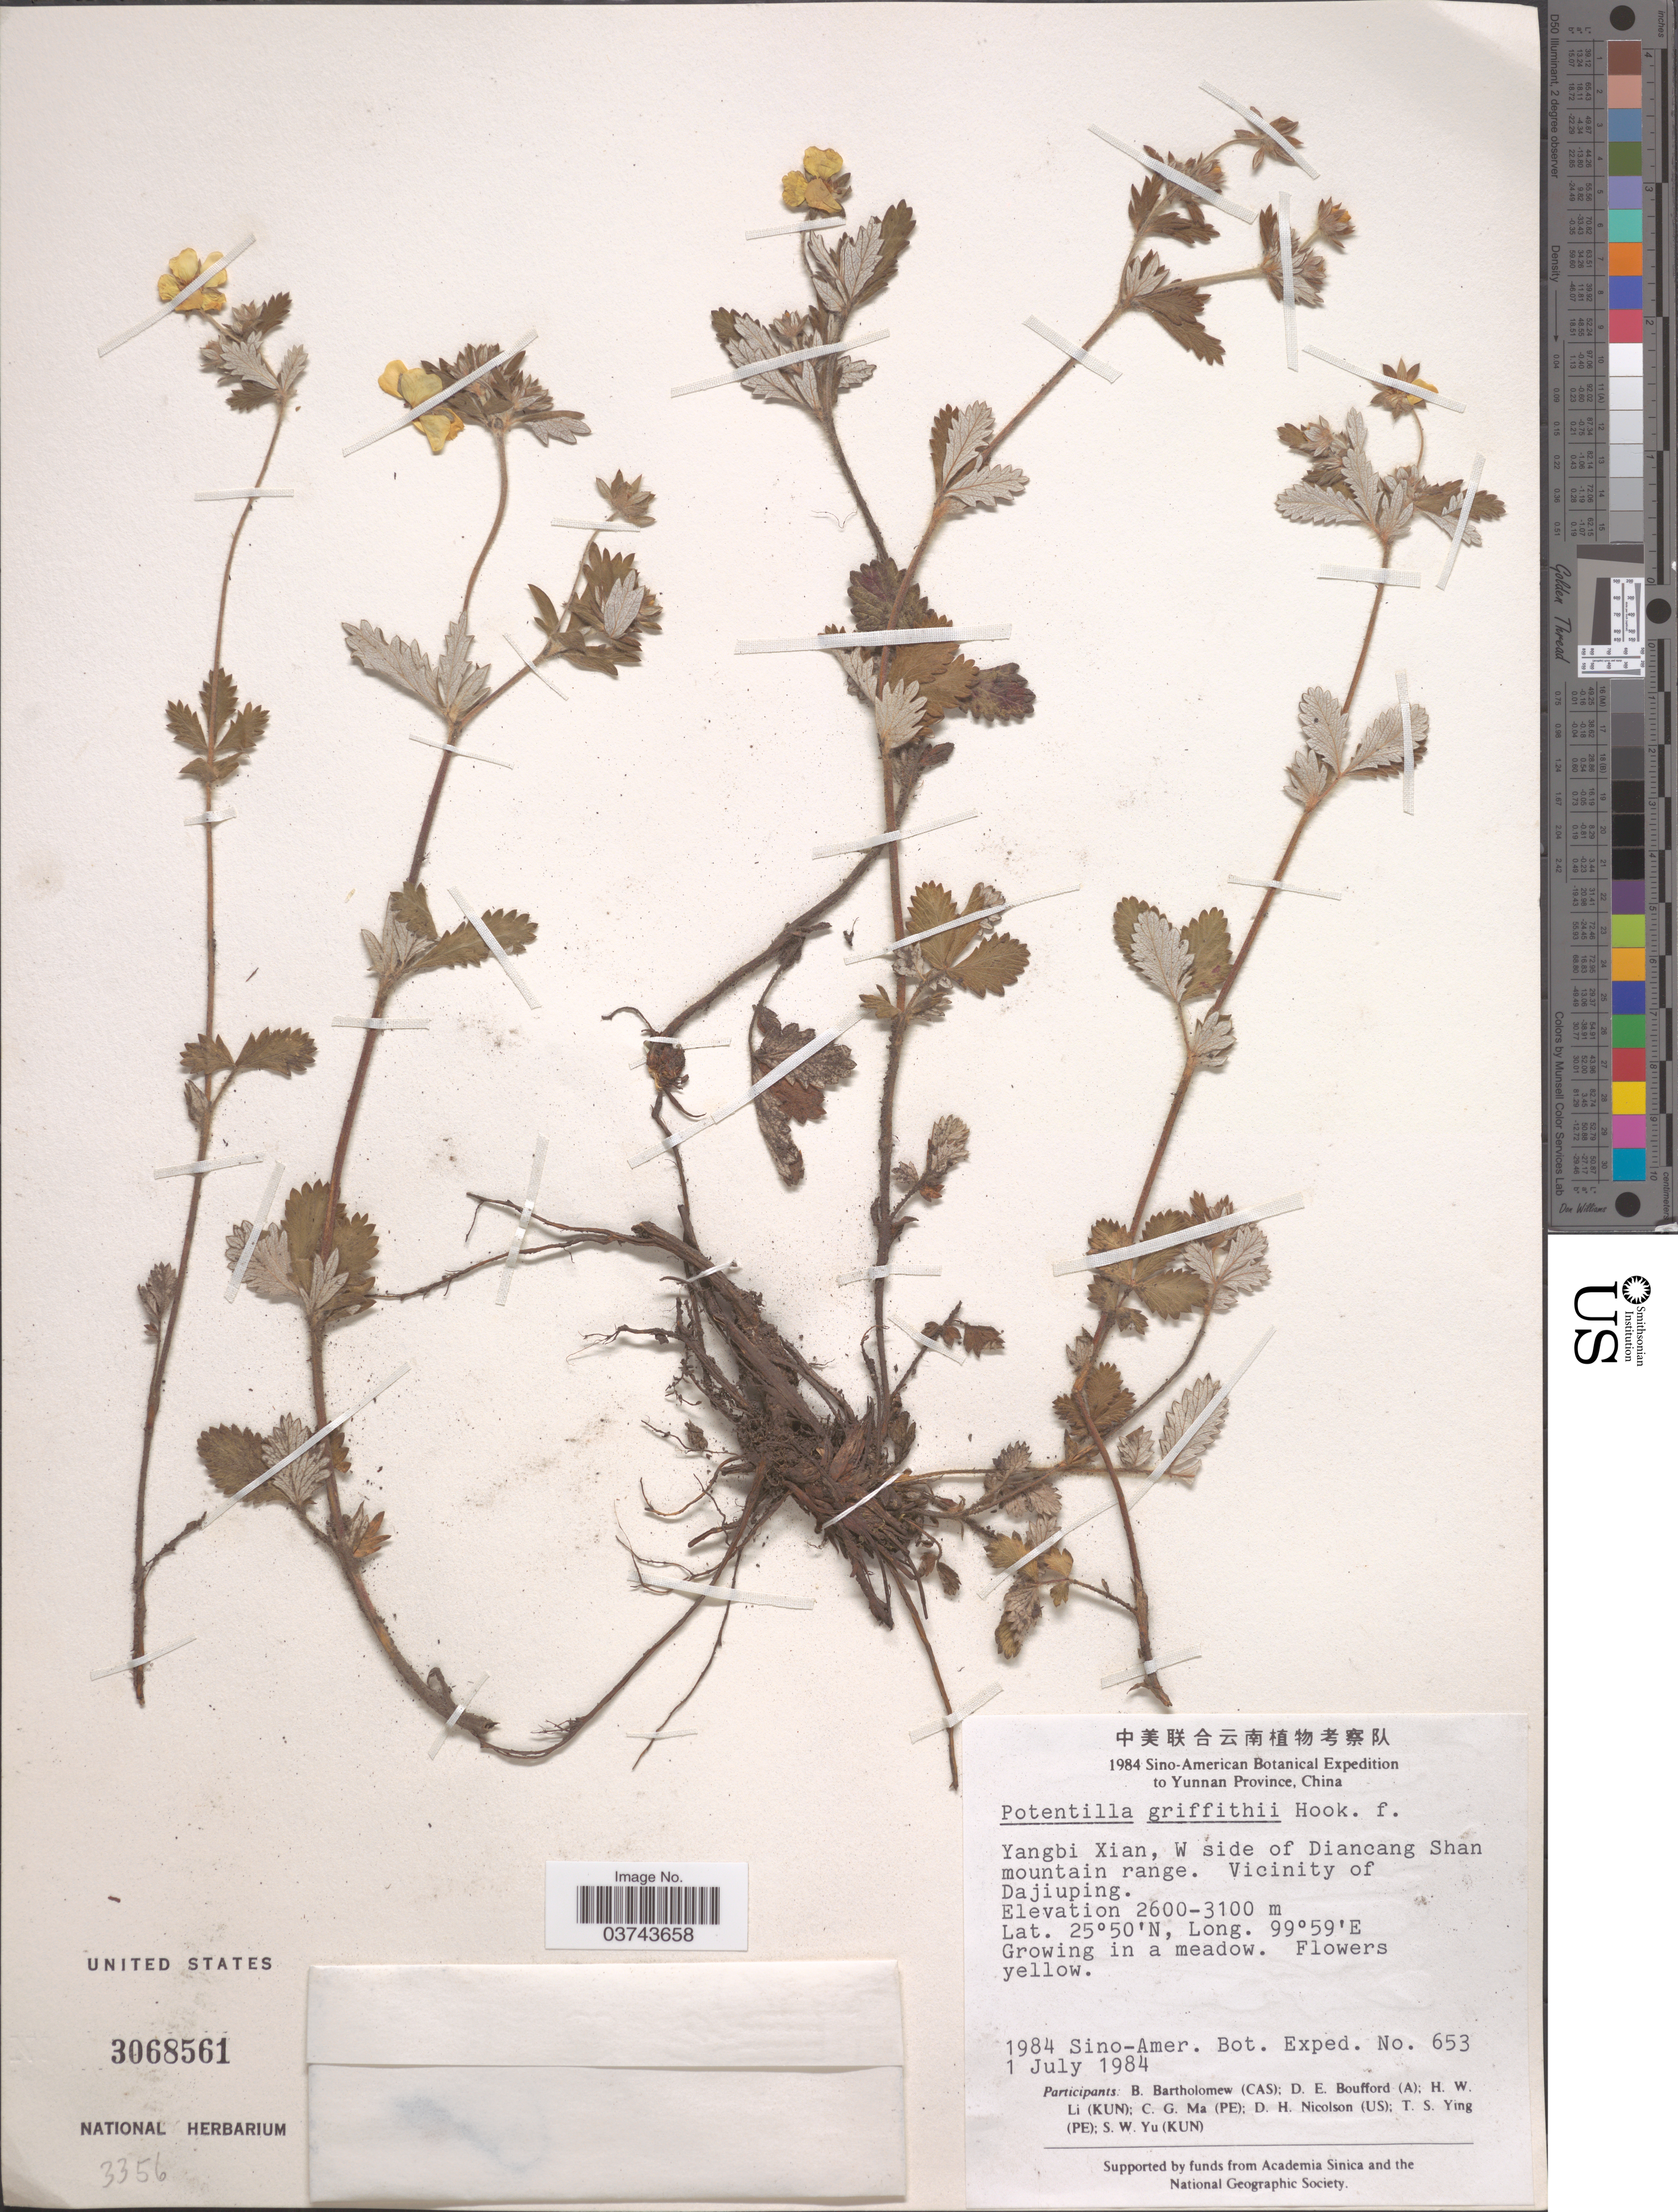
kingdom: Plantae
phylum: Tracheophyta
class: Magnoliopsida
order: Rosales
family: Rosaceae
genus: Potentilla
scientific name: Potentilla griffithii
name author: Hook. f.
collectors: Sino-Amer. Bot. Exped. 1984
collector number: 653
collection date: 1984-07-01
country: China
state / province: Yunnan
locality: Yangbi Xian, W side of Diancang Shan mountain range. Vicinity of Dajiuping.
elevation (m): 2600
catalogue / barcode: US 3068561